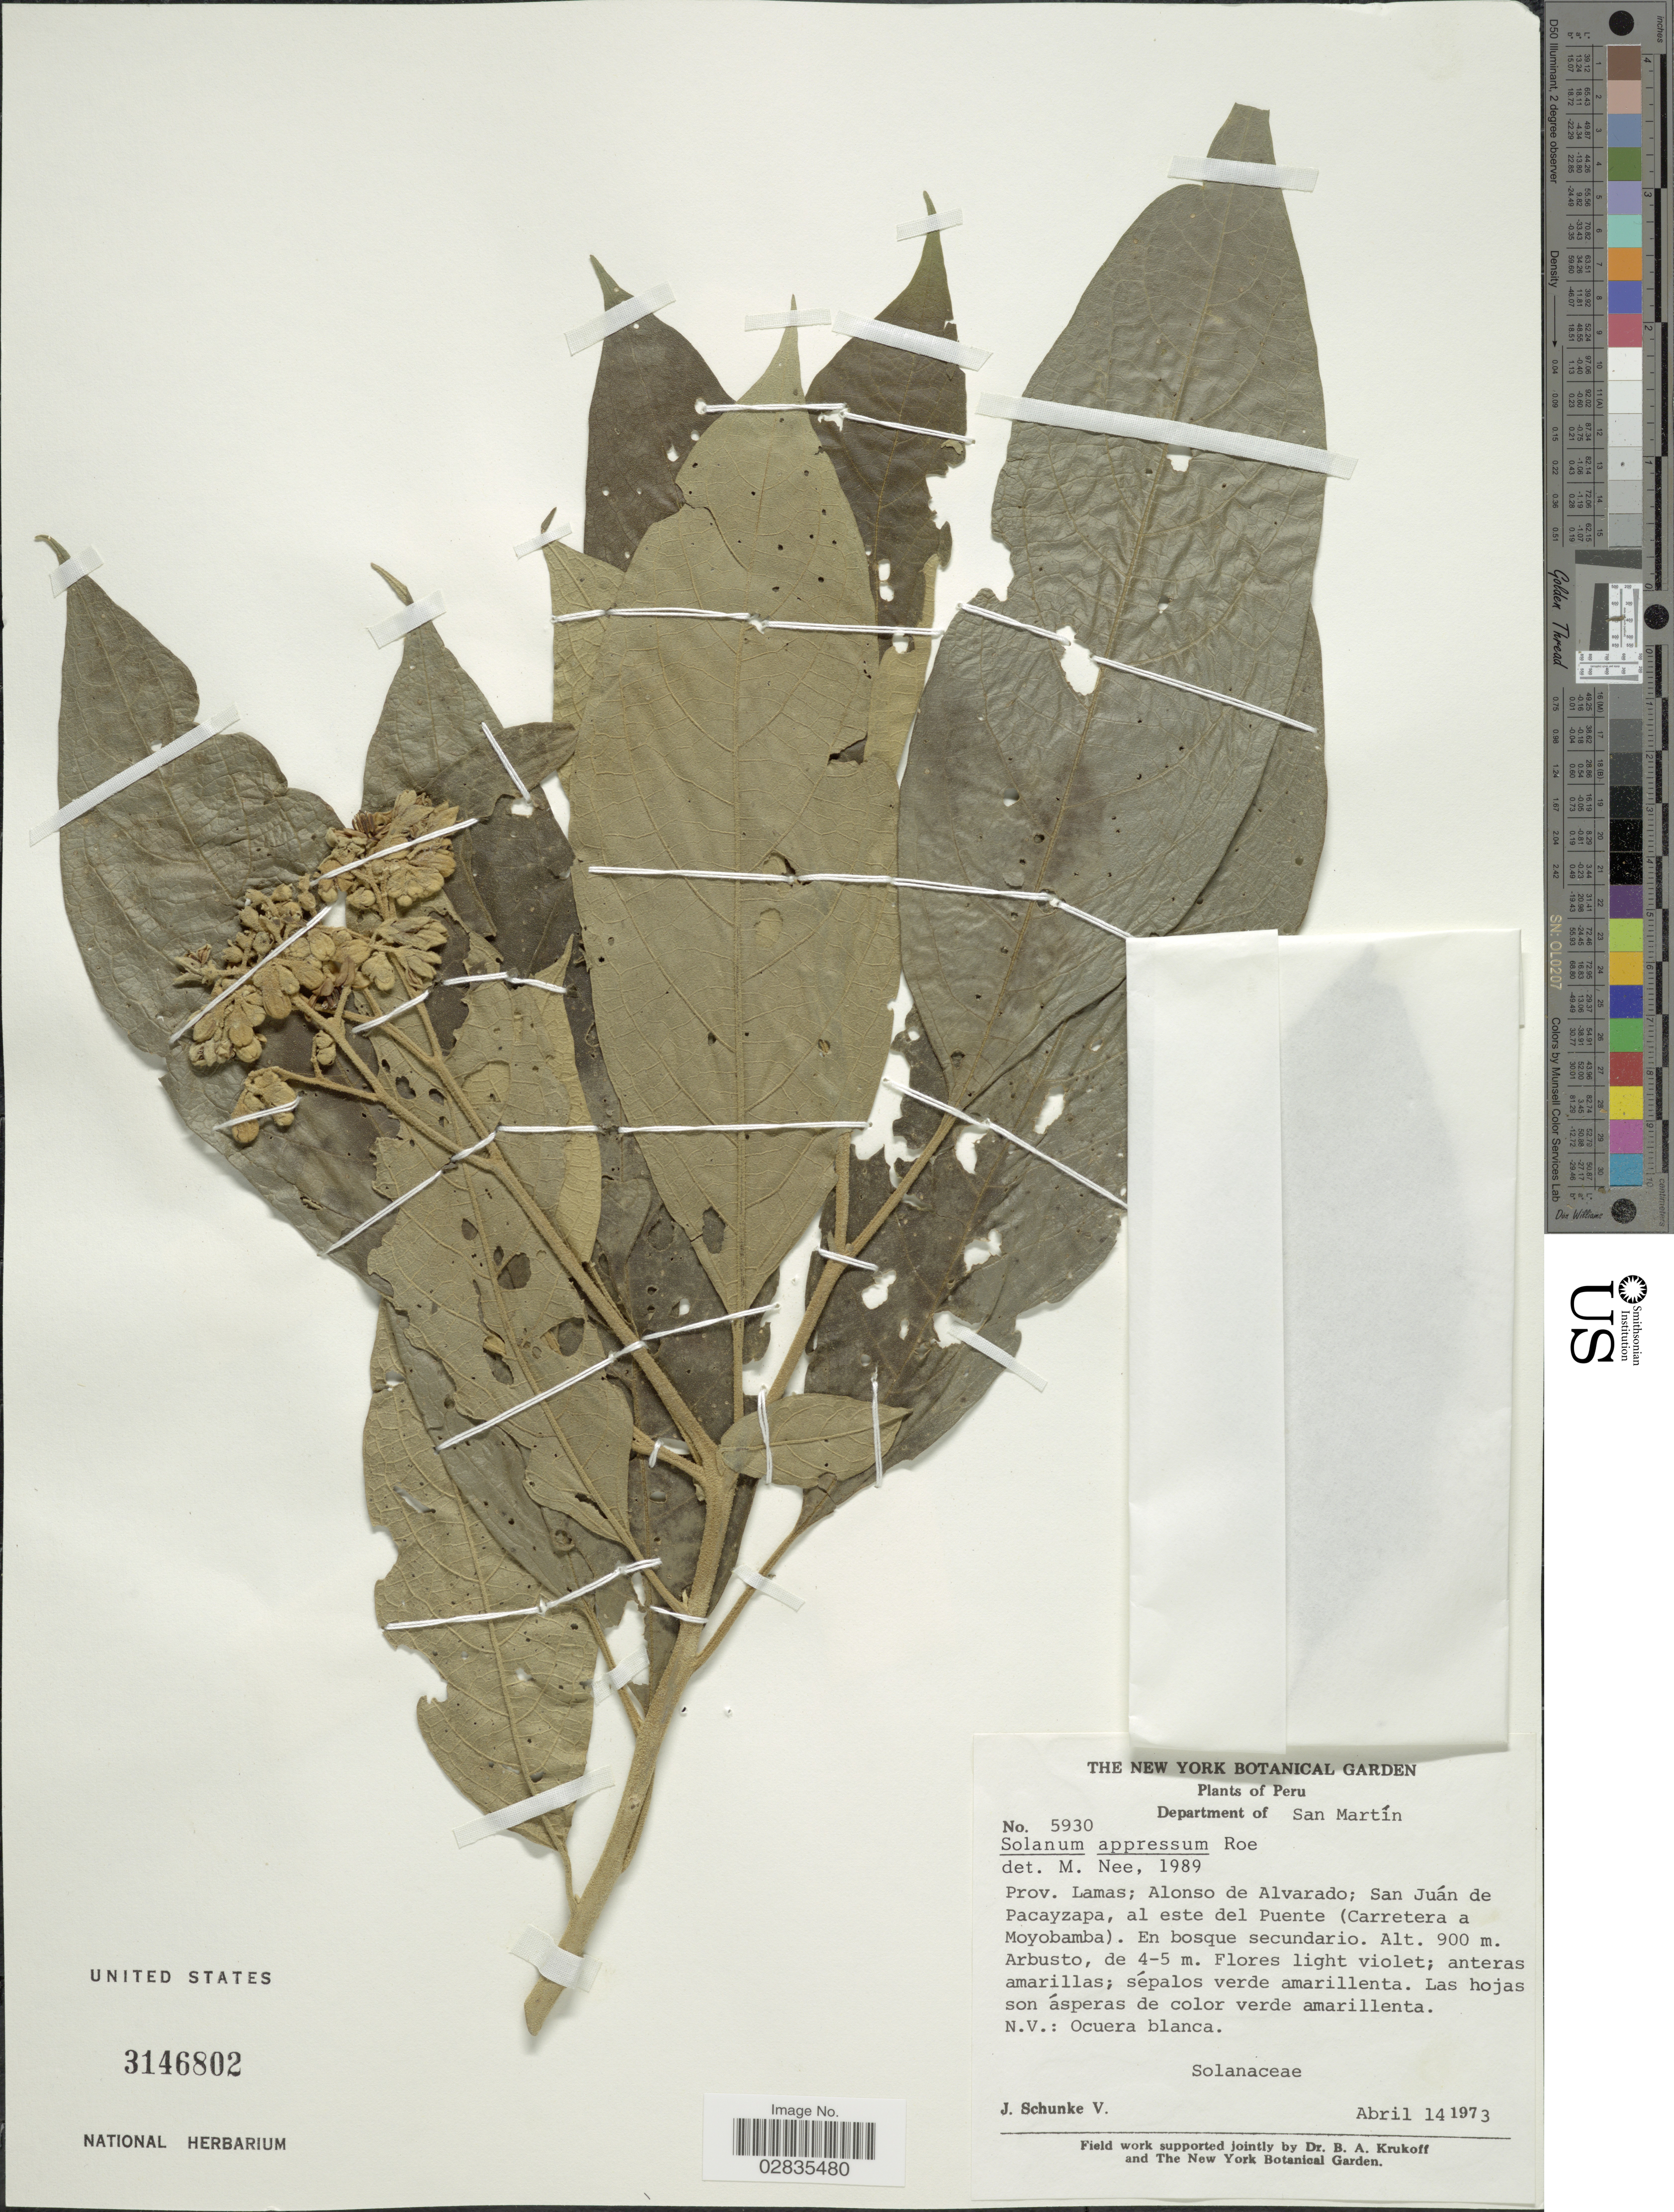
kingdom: Plantae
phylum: Tracheophyta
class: Magnoliopsida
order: Solanales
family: Solanaceae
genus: Solanum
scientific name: Solanum appressum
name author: K.E. Roe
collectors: J. Schunke Vigo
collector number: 5930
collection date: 1973-04-14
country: Peru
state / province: San Martín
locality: Department of San Martín, Prov. Lamas; Alonso de Alvarado; San Juán de Pacayzapa, al este del Puente (Carretera a Moyobamba).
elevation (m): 900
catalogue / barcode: US 3146802